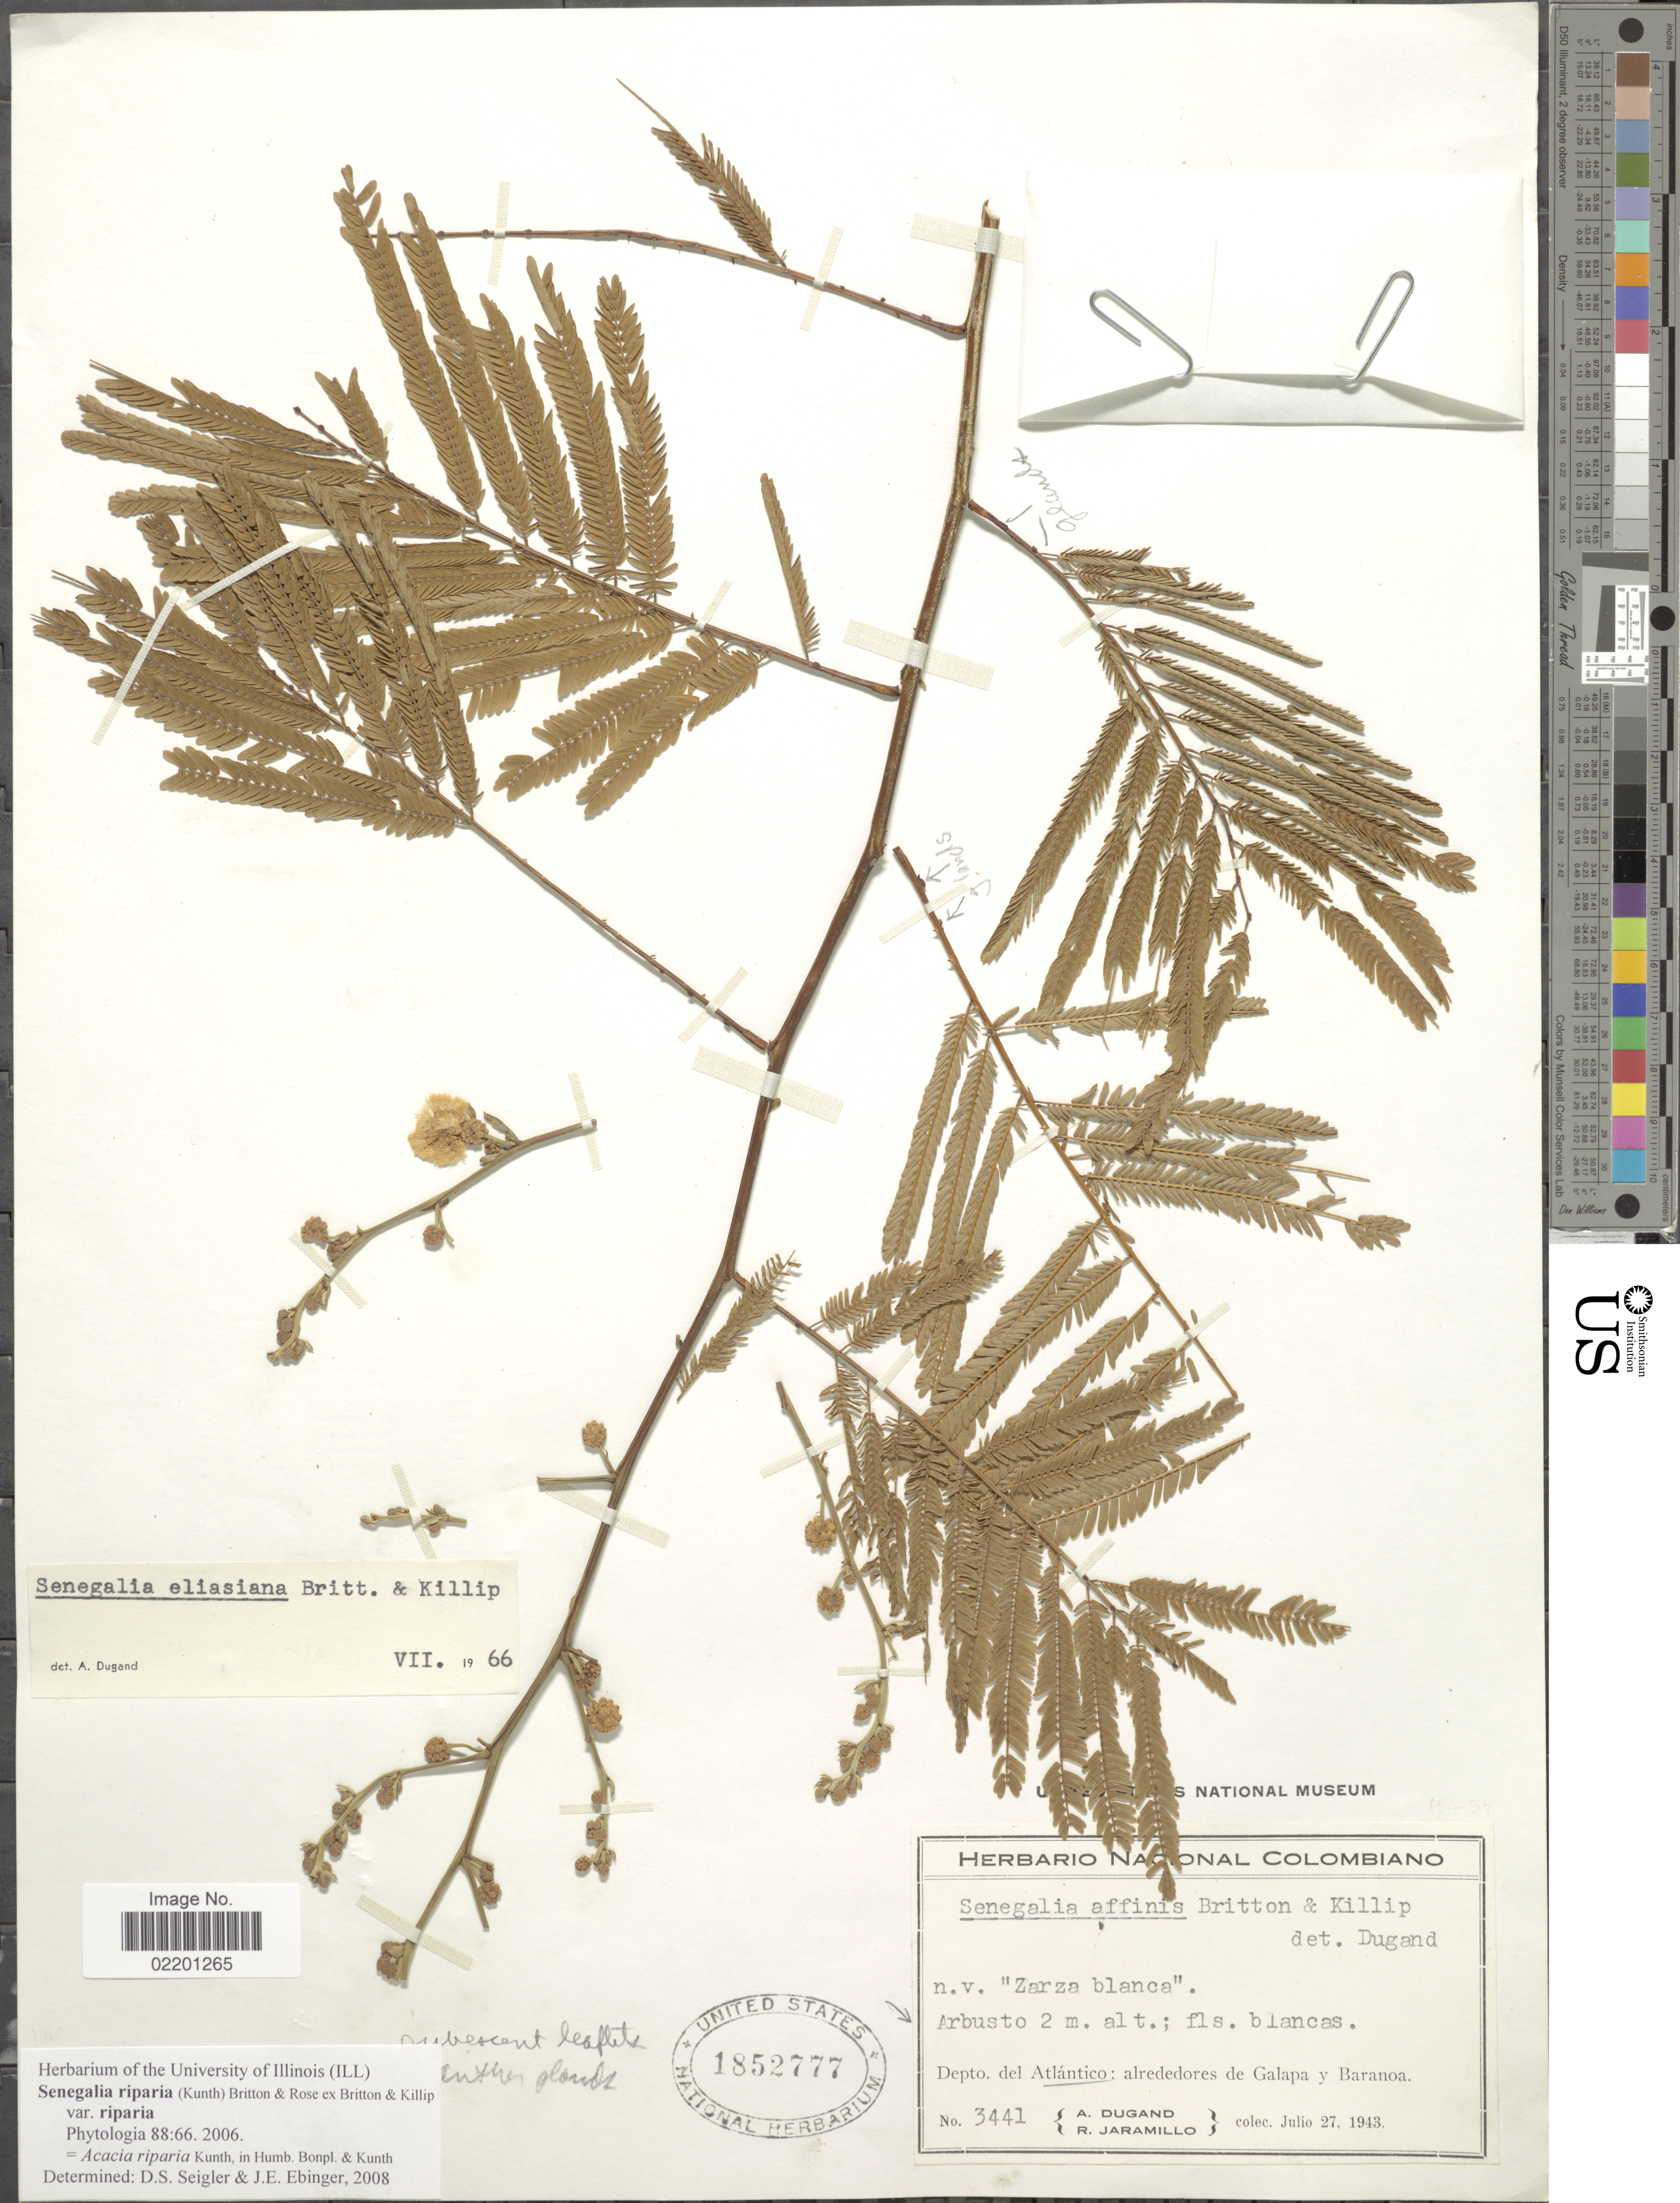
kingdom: Plantae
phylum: Tracheophyta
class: Magnoliopsida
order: Fabales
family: Fabaceae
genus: Senegalia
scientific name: Senegalia riparia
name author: (Kunth) Britton & Rose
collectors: A. Dugand & R. Jaramillo M.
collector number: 3441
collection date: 1943-07-27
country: Colombia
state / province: Atlántico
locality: Depto. del Atlantico: alrededores de Galapa y Baranoa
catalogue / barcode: US 1852777